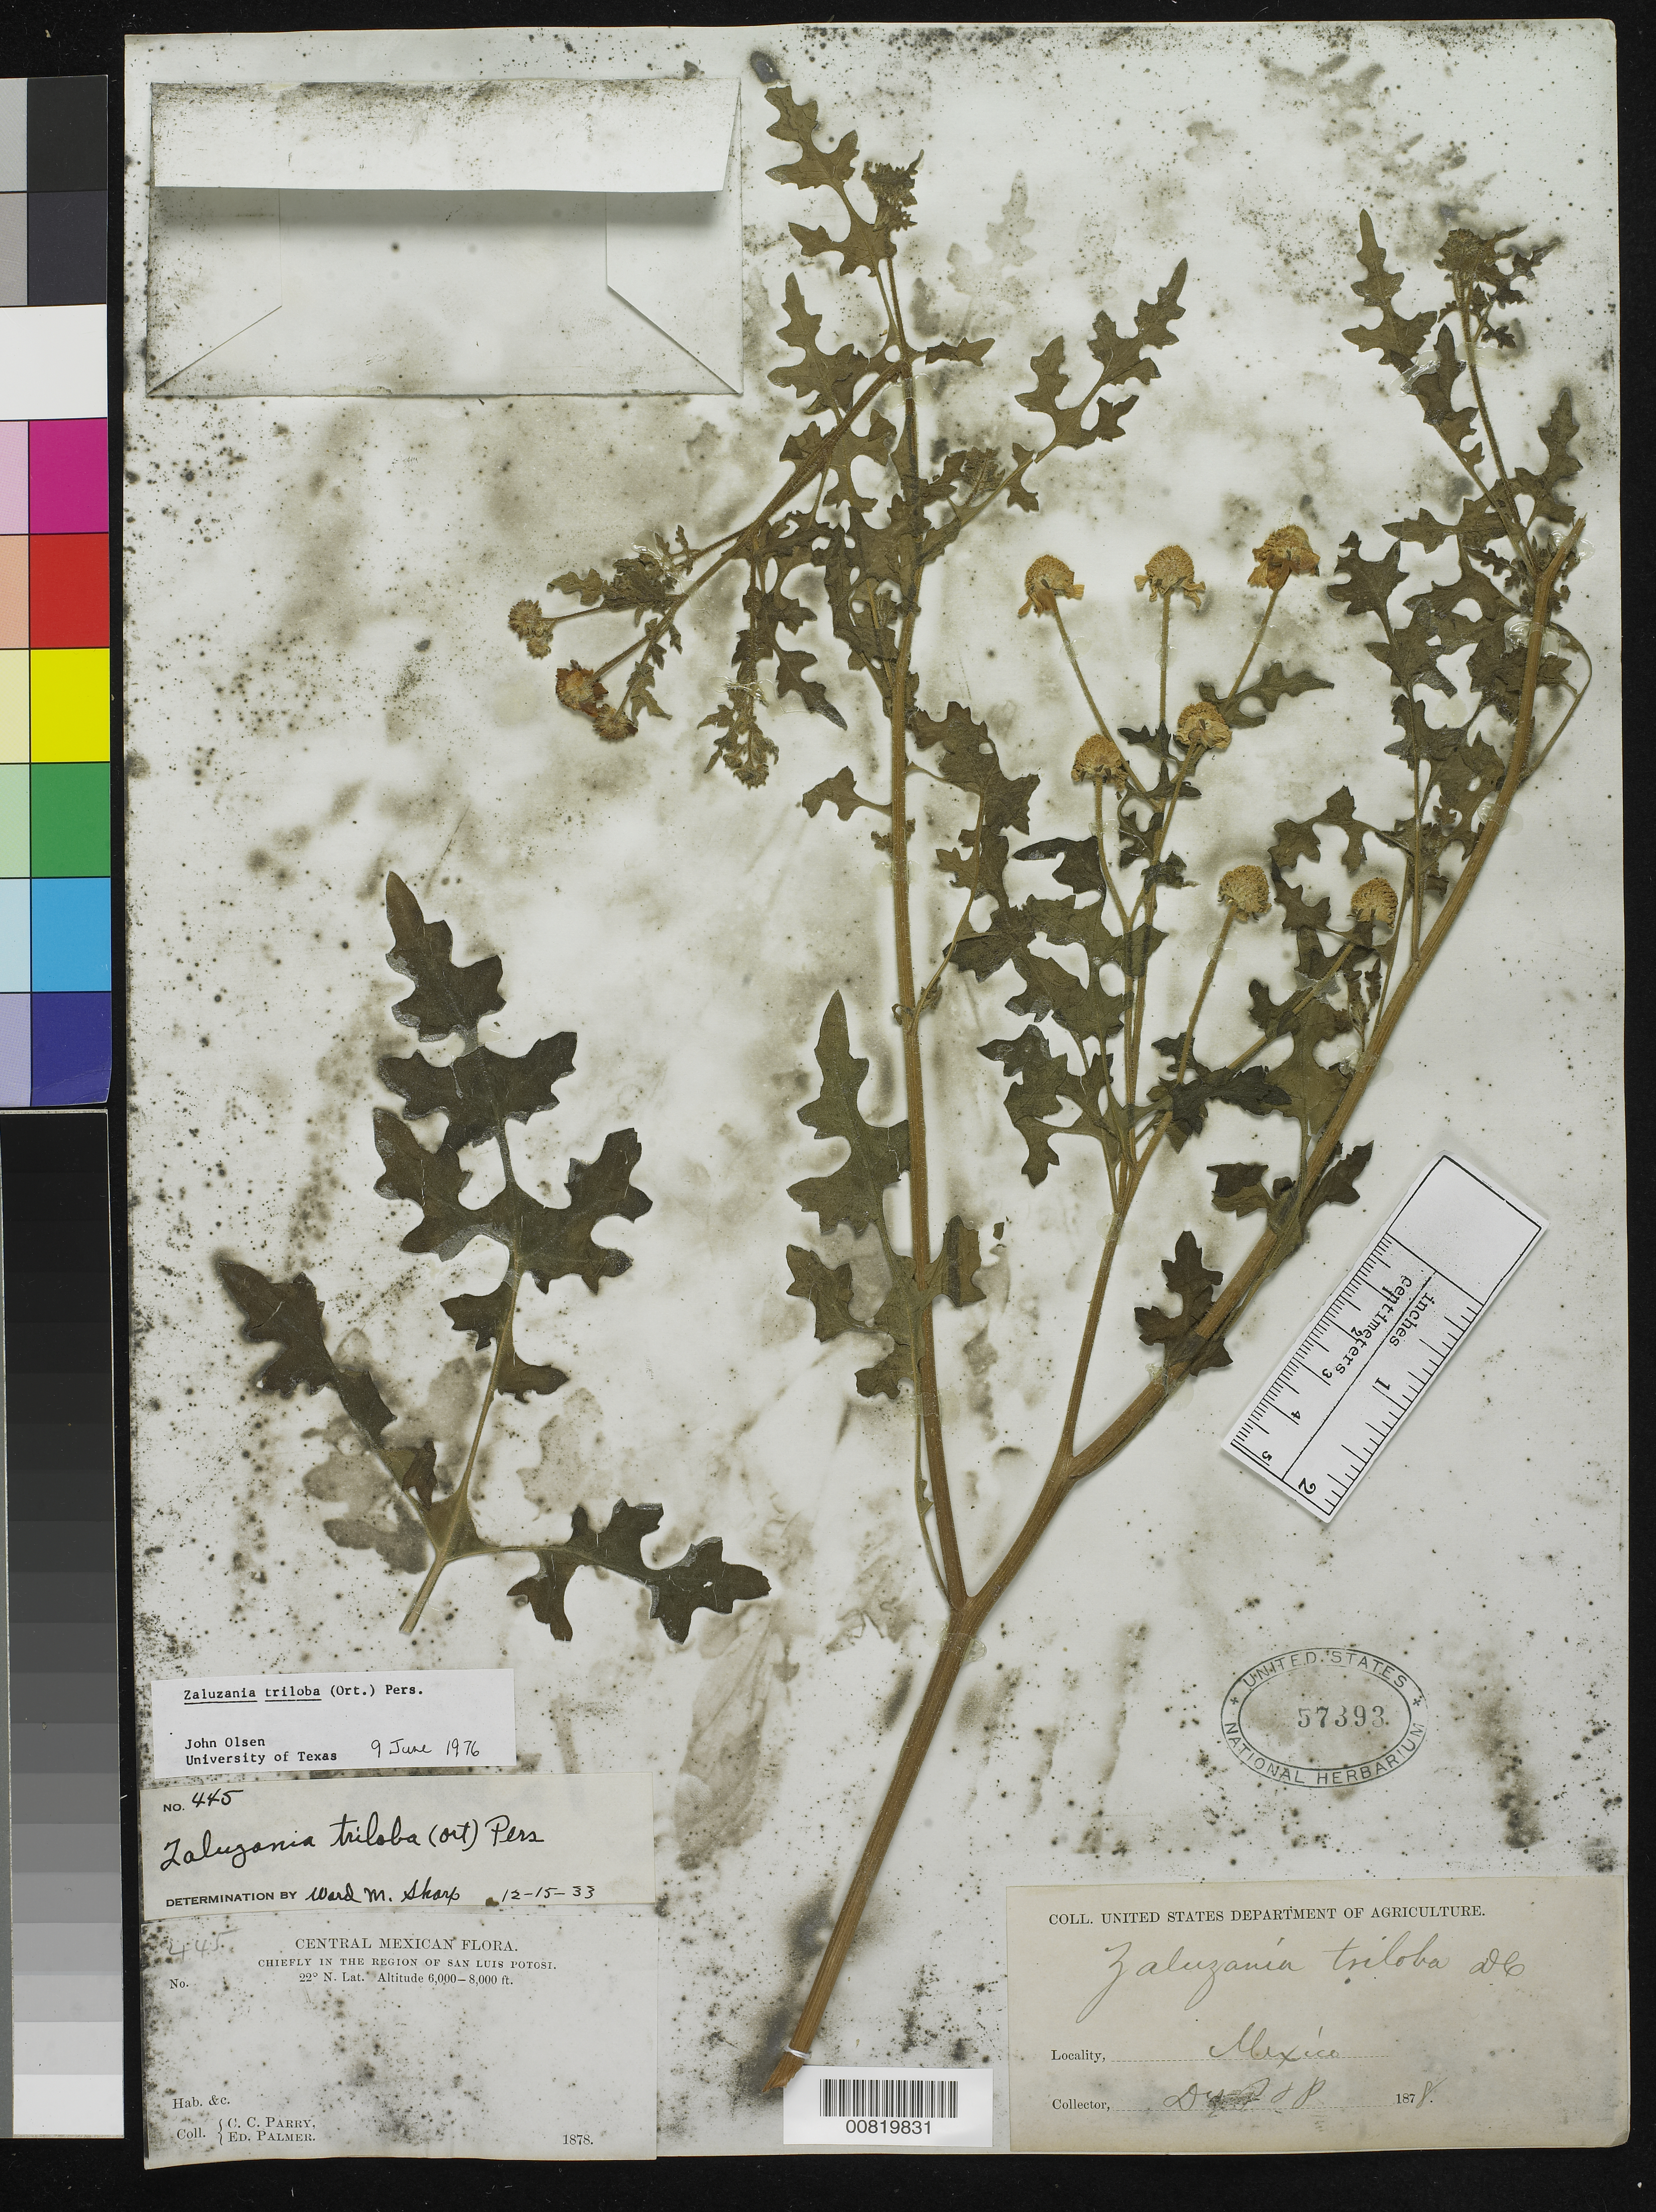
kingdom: Plantae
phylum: Tracheophyta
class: Magnoliopsida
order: Asterales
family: Asteraceae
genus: Zaluzania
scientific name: Zaluzania triloba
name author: (Ortega) Pers.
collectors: C. C. Parry & E. Palmer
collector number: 445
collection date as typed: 1878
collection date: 1878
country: Mexico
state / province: San Luis Potosí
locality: Chiefly in the region of San Luis Potosí.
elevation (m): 1829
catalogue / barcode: US 57393